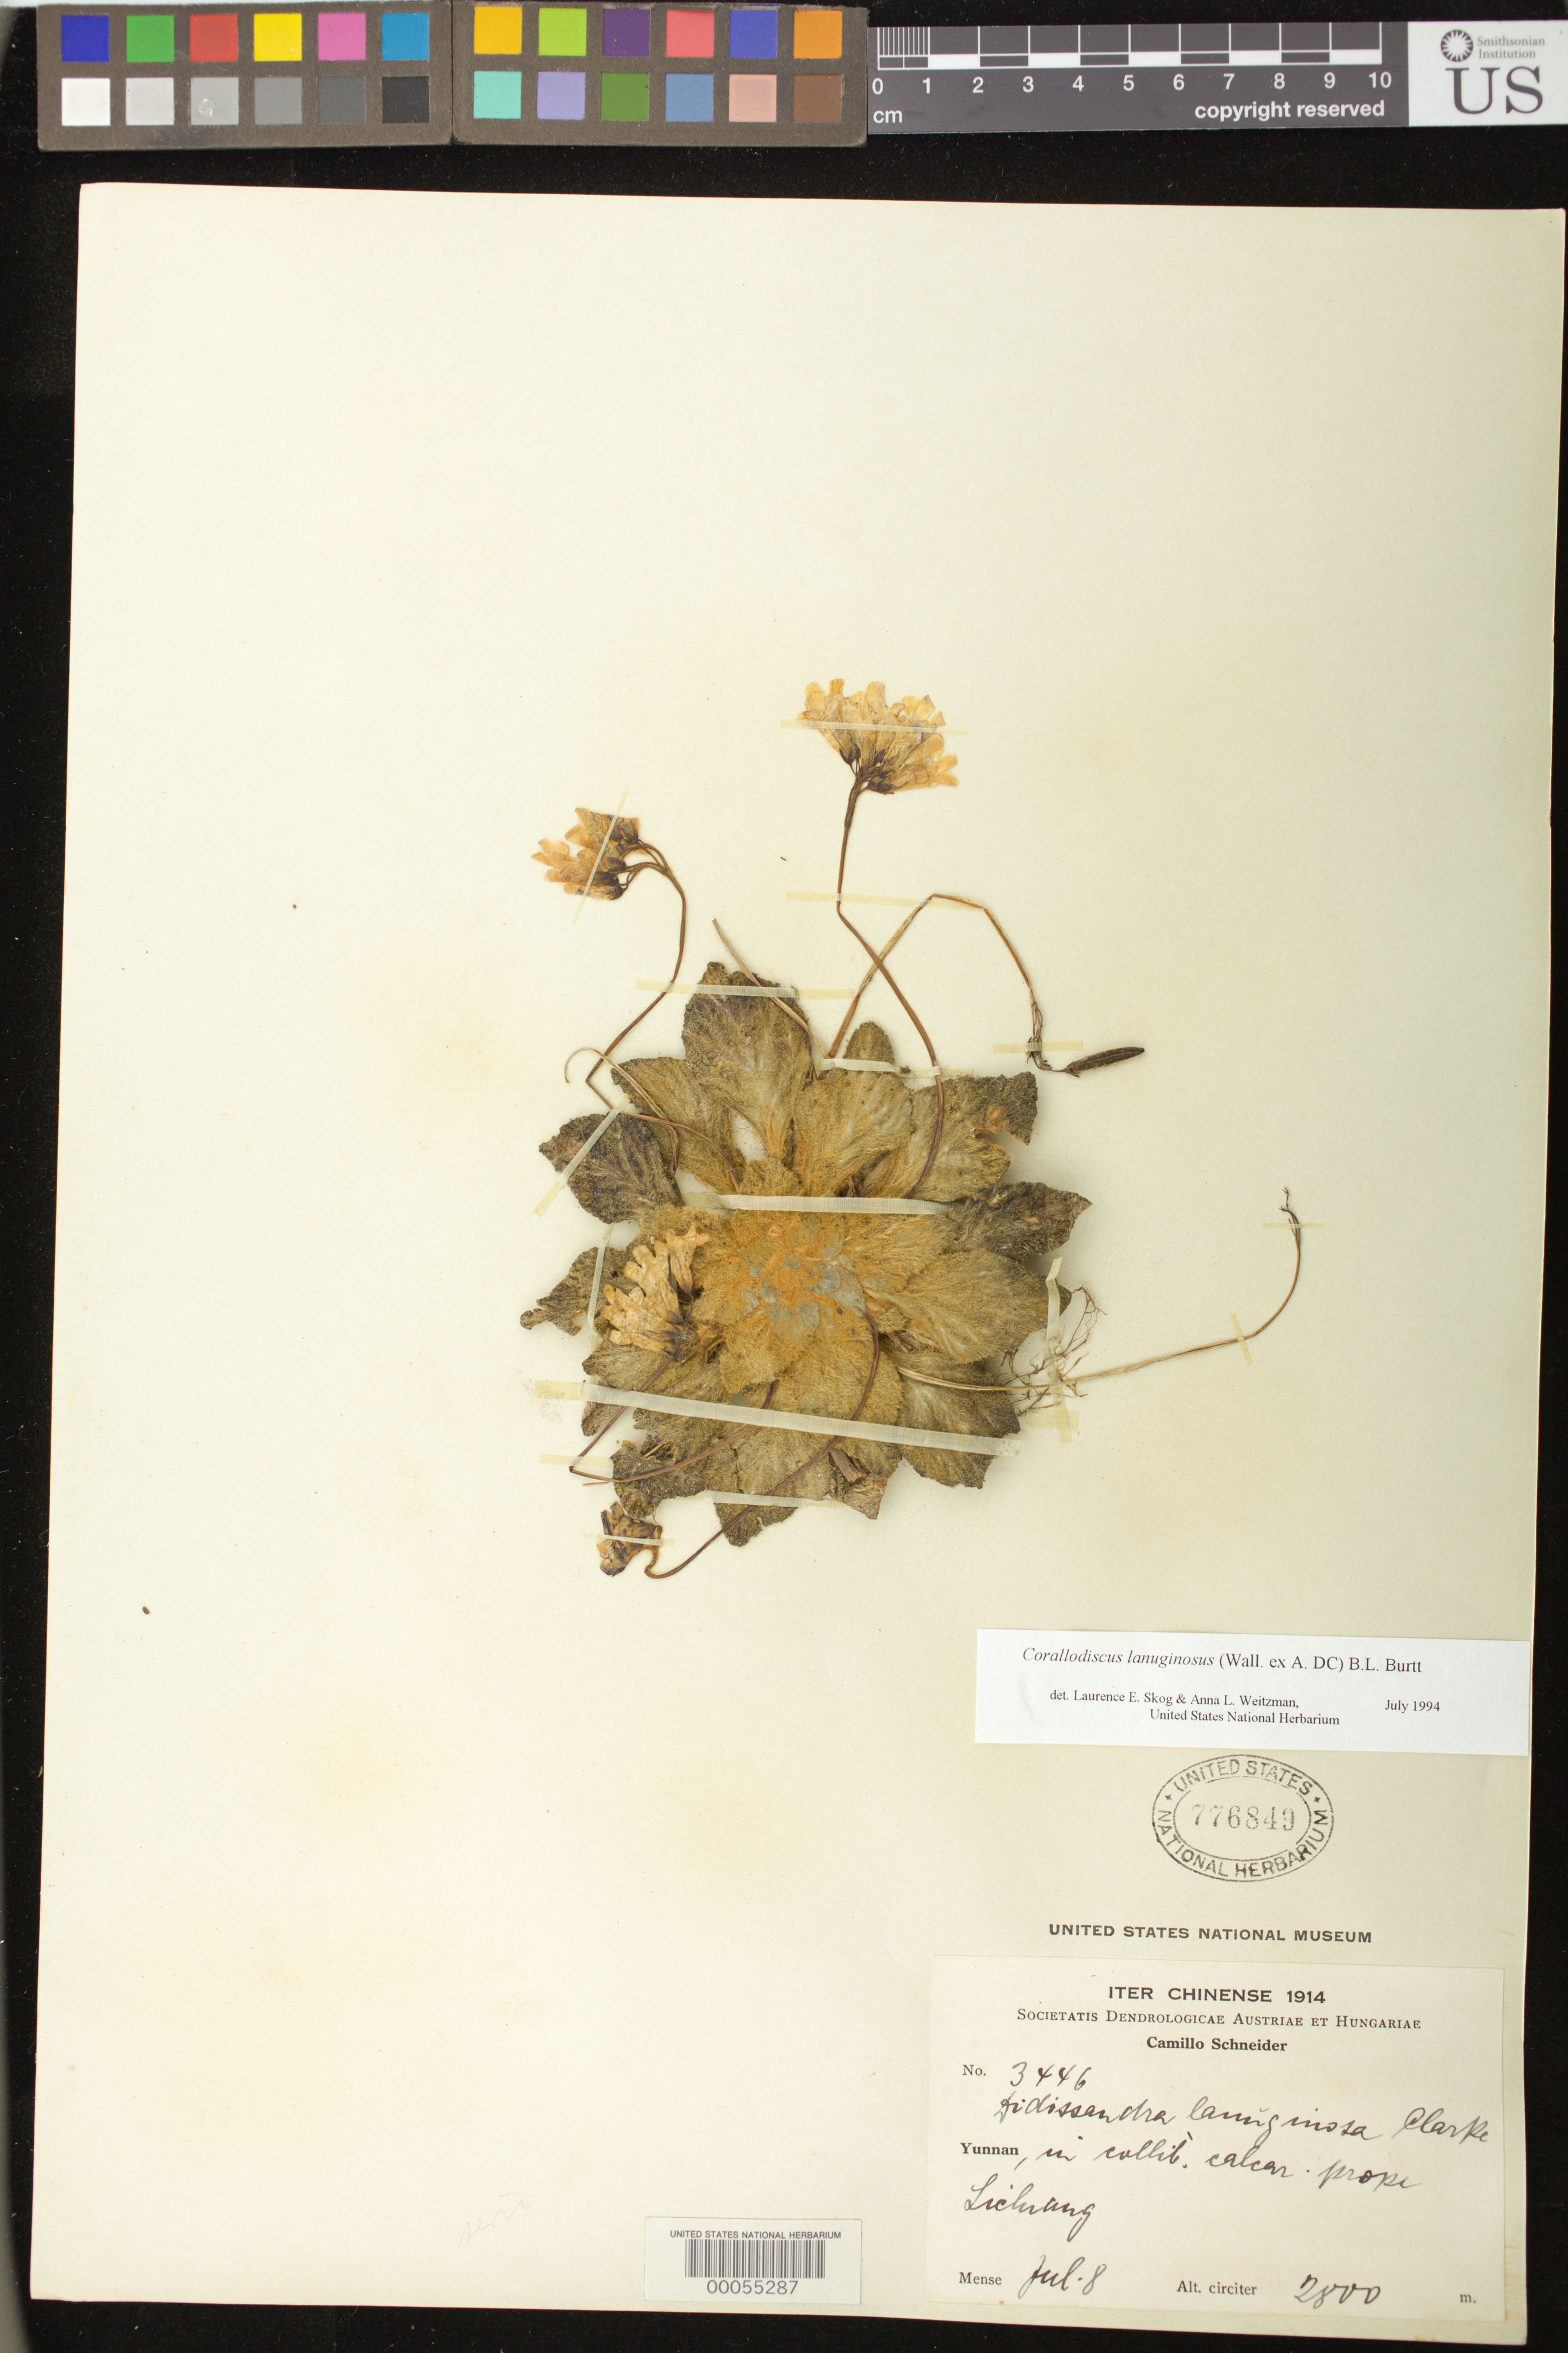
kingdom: Plantae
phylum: Tracheophyta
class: Magnoliopsida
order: Lamiales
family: Gesneriaceae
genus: Corallodiscus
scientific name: Corallodiscus lanuginosus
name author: (Wall. ex R. Br.) B.L. Burtt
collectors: C. Schneider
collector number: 3446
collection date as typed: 08 Jul 1914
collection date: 1914-07-08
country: China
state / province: Yunnan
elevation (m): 2800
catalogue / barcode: US 776849